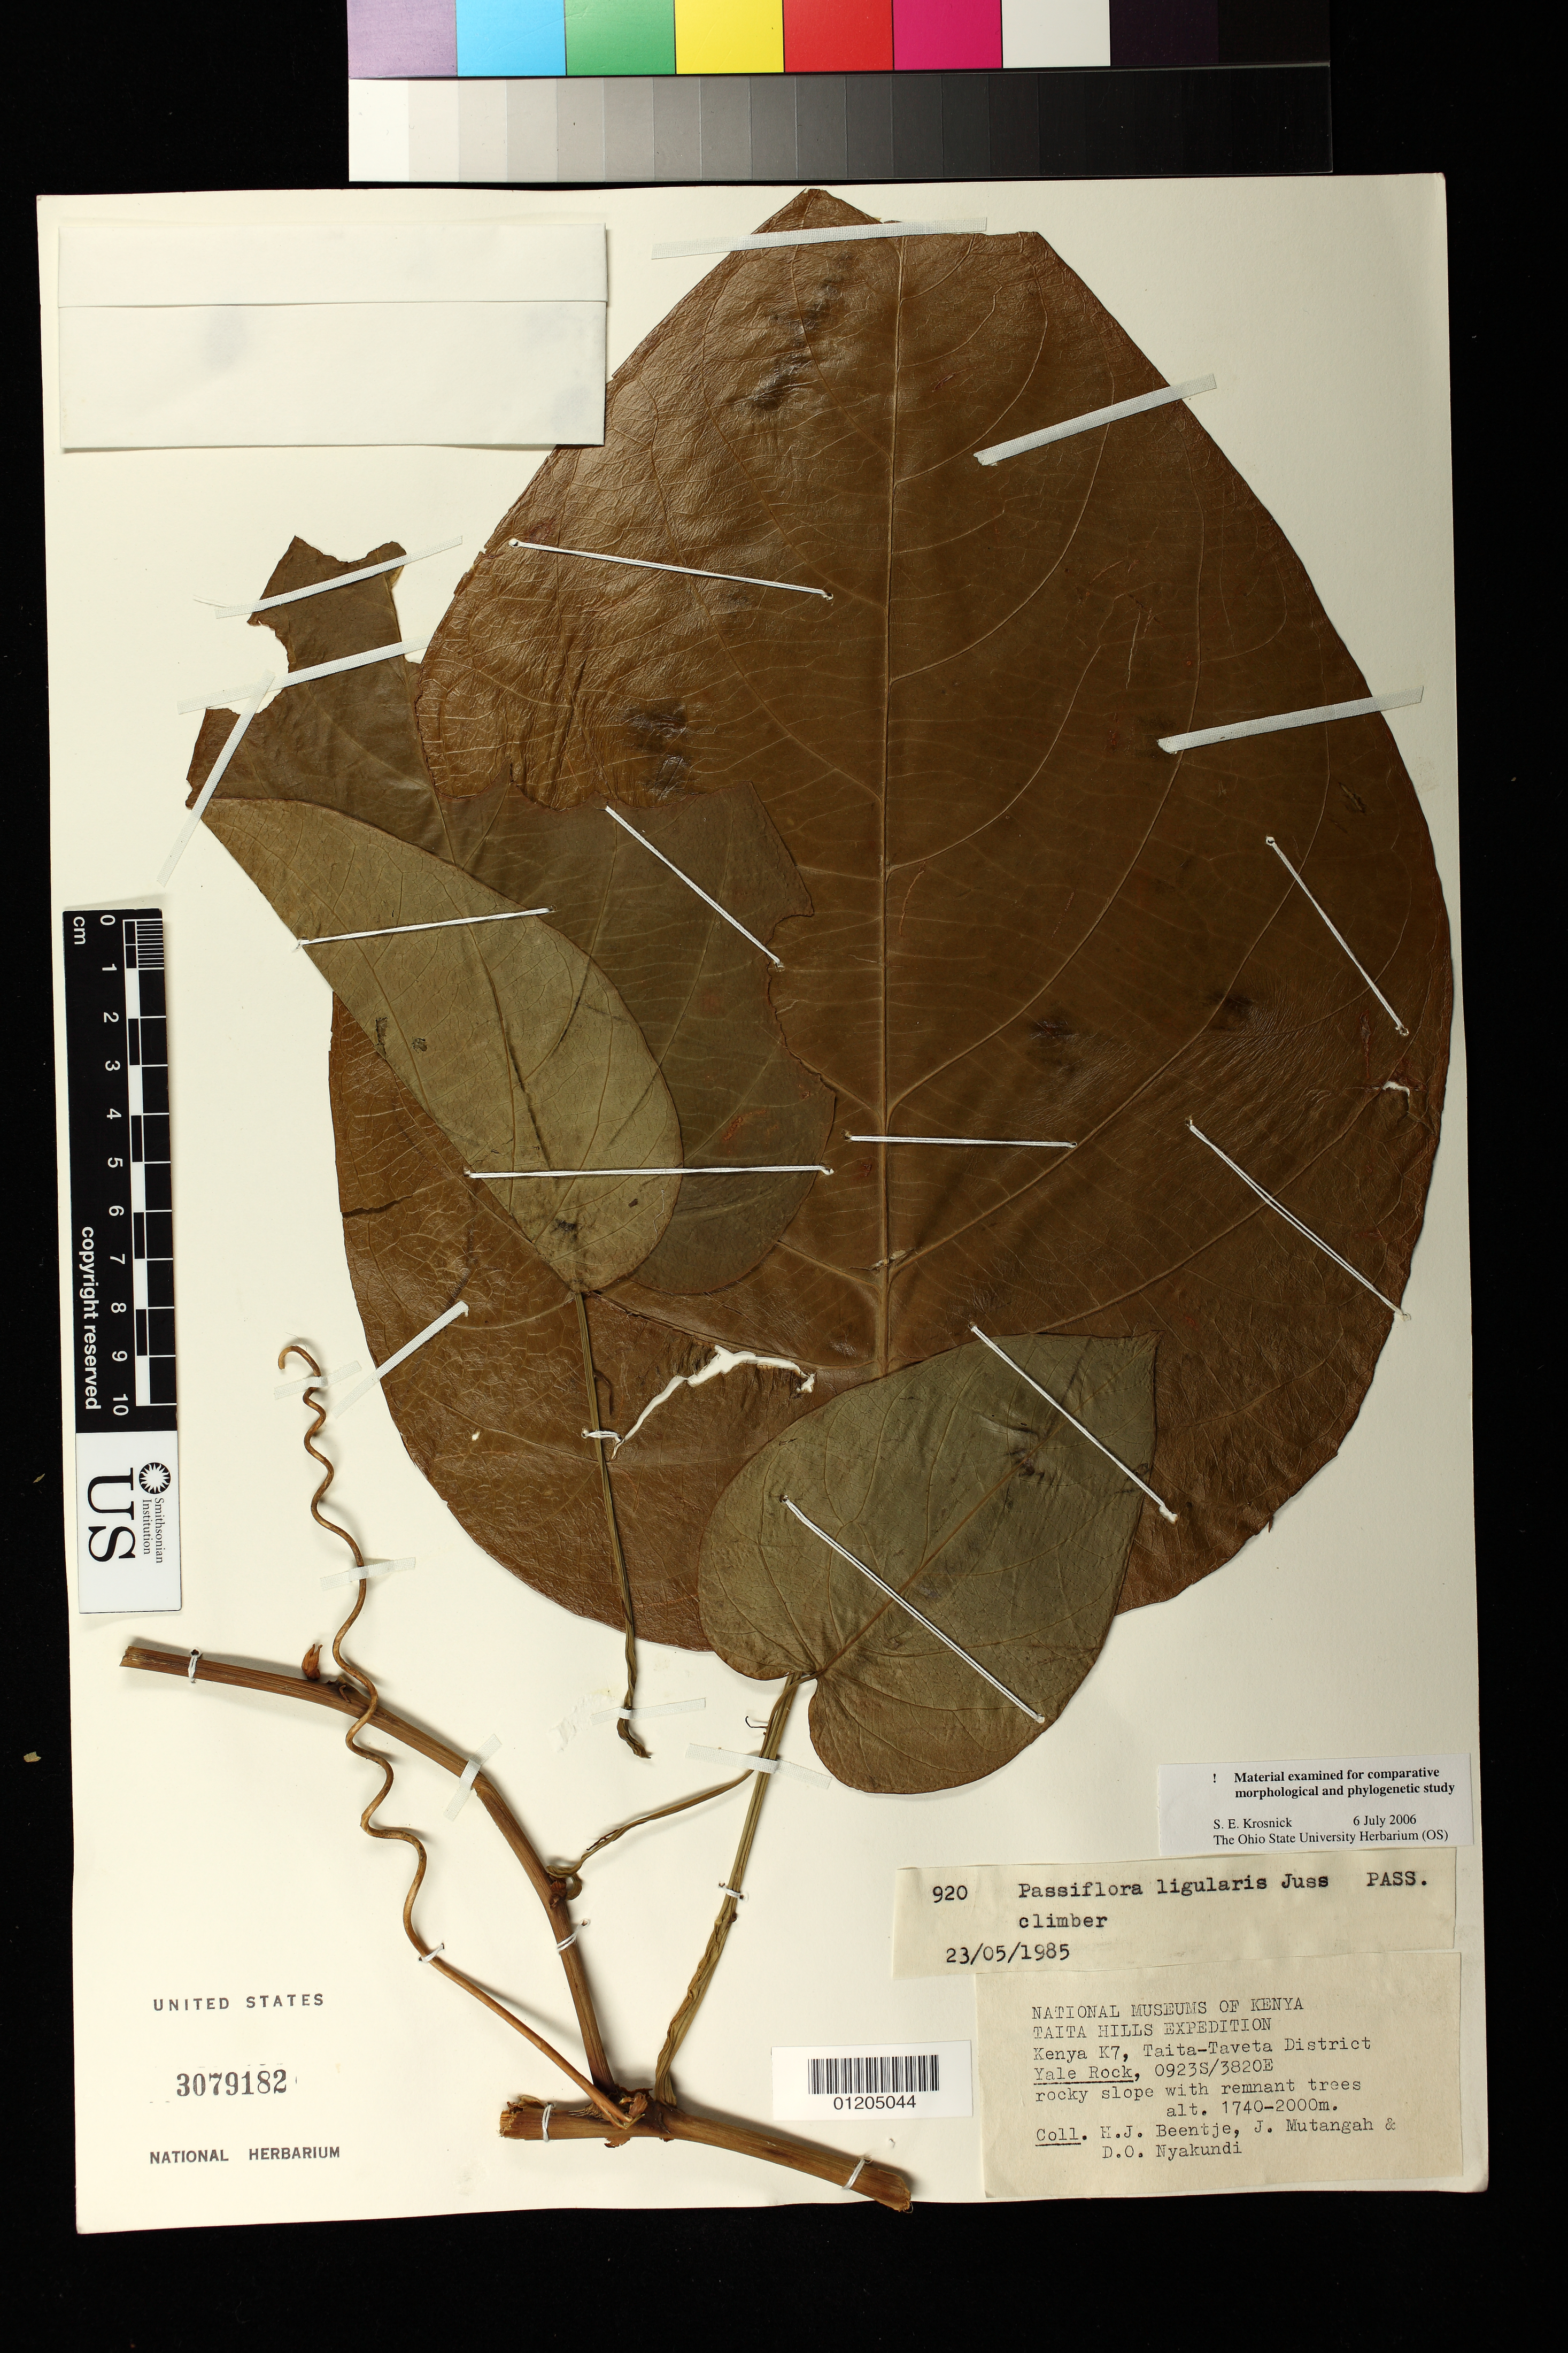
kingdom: Plantae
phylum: Tracheophyta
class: Magnoliopsida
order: Malpighiales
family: Passifloraceae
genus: Passiflora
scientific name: Passiflora ligularis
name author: Juss.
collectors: H. J. Beentje, J. Mutangah & D. Nyakundi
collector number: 920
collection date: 1985-05-23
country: Kenya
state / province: Taita Taveta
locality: Kenya K7, Taita-Taveta District. Yale Rock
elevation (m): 1740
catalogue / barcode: US 3079182